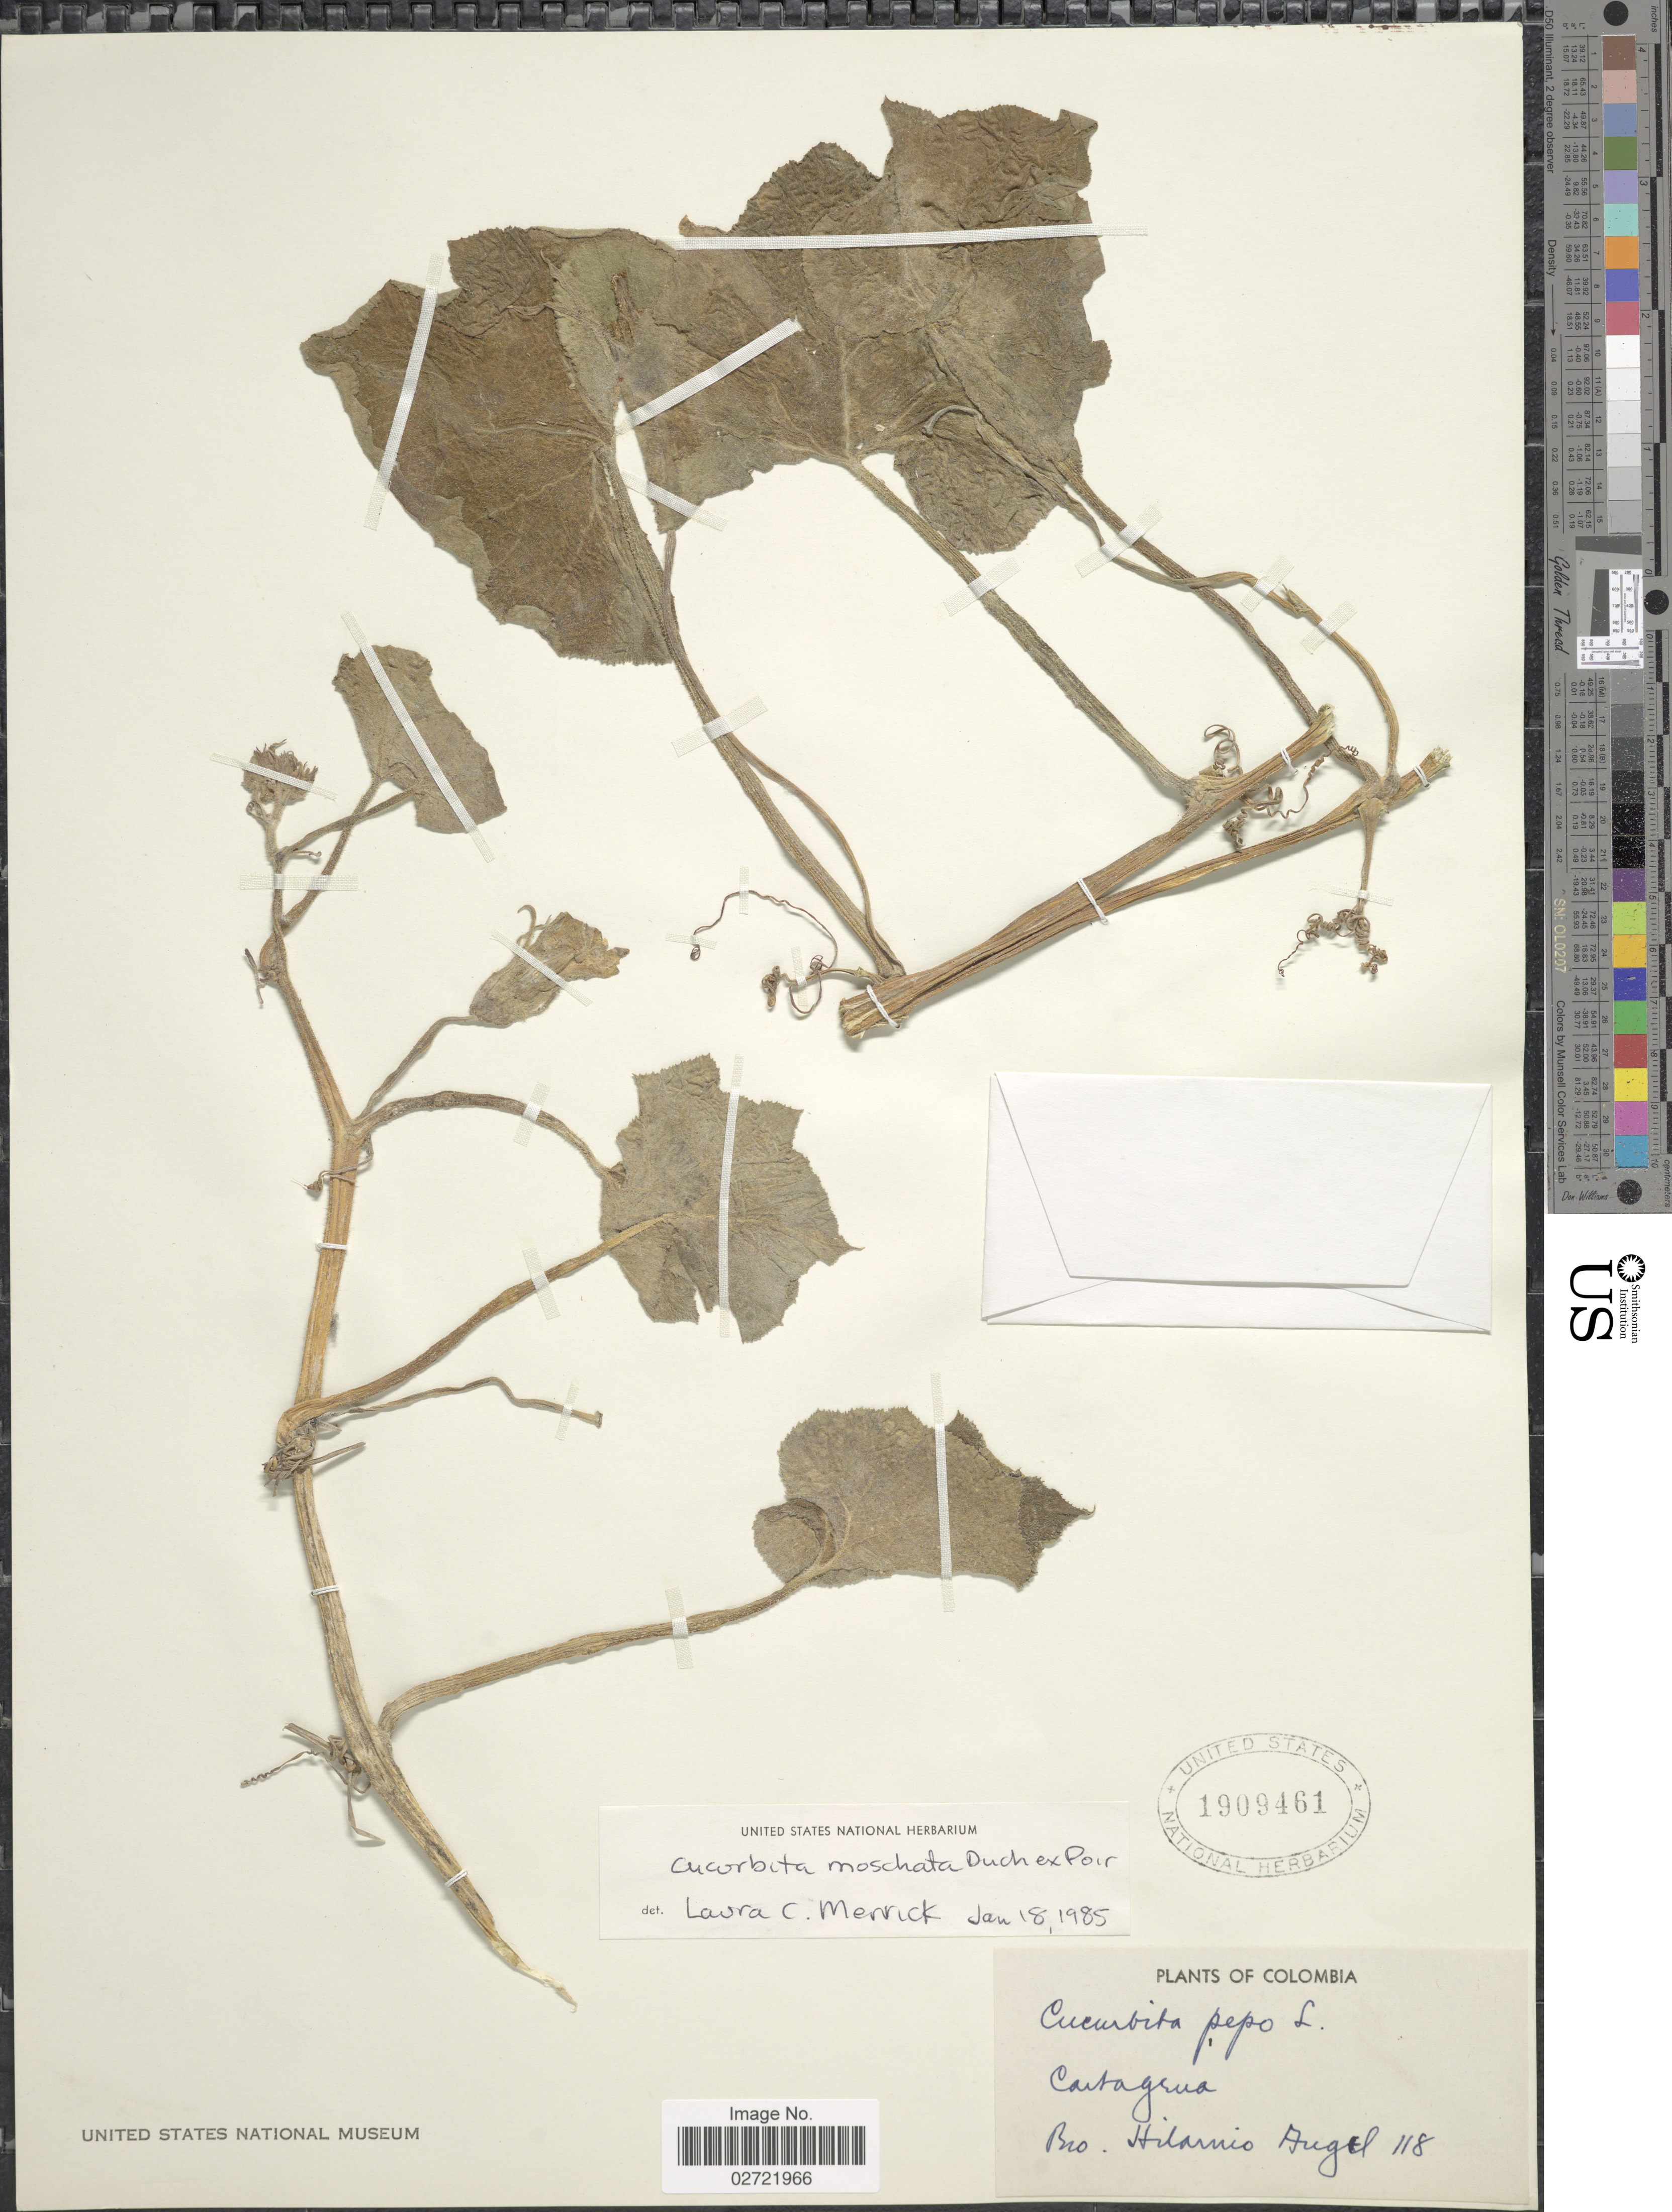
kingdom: Plantae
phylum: Tracheophyta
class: Magnoliopsida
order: Cucurbitales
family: Cucurbitaceae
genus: Cucurbita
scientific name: Cucurbita moschata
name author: (Duch.) Poir.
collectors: H. Angel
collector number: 118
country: Colombia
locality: Cartagena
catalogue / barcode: US 1909461